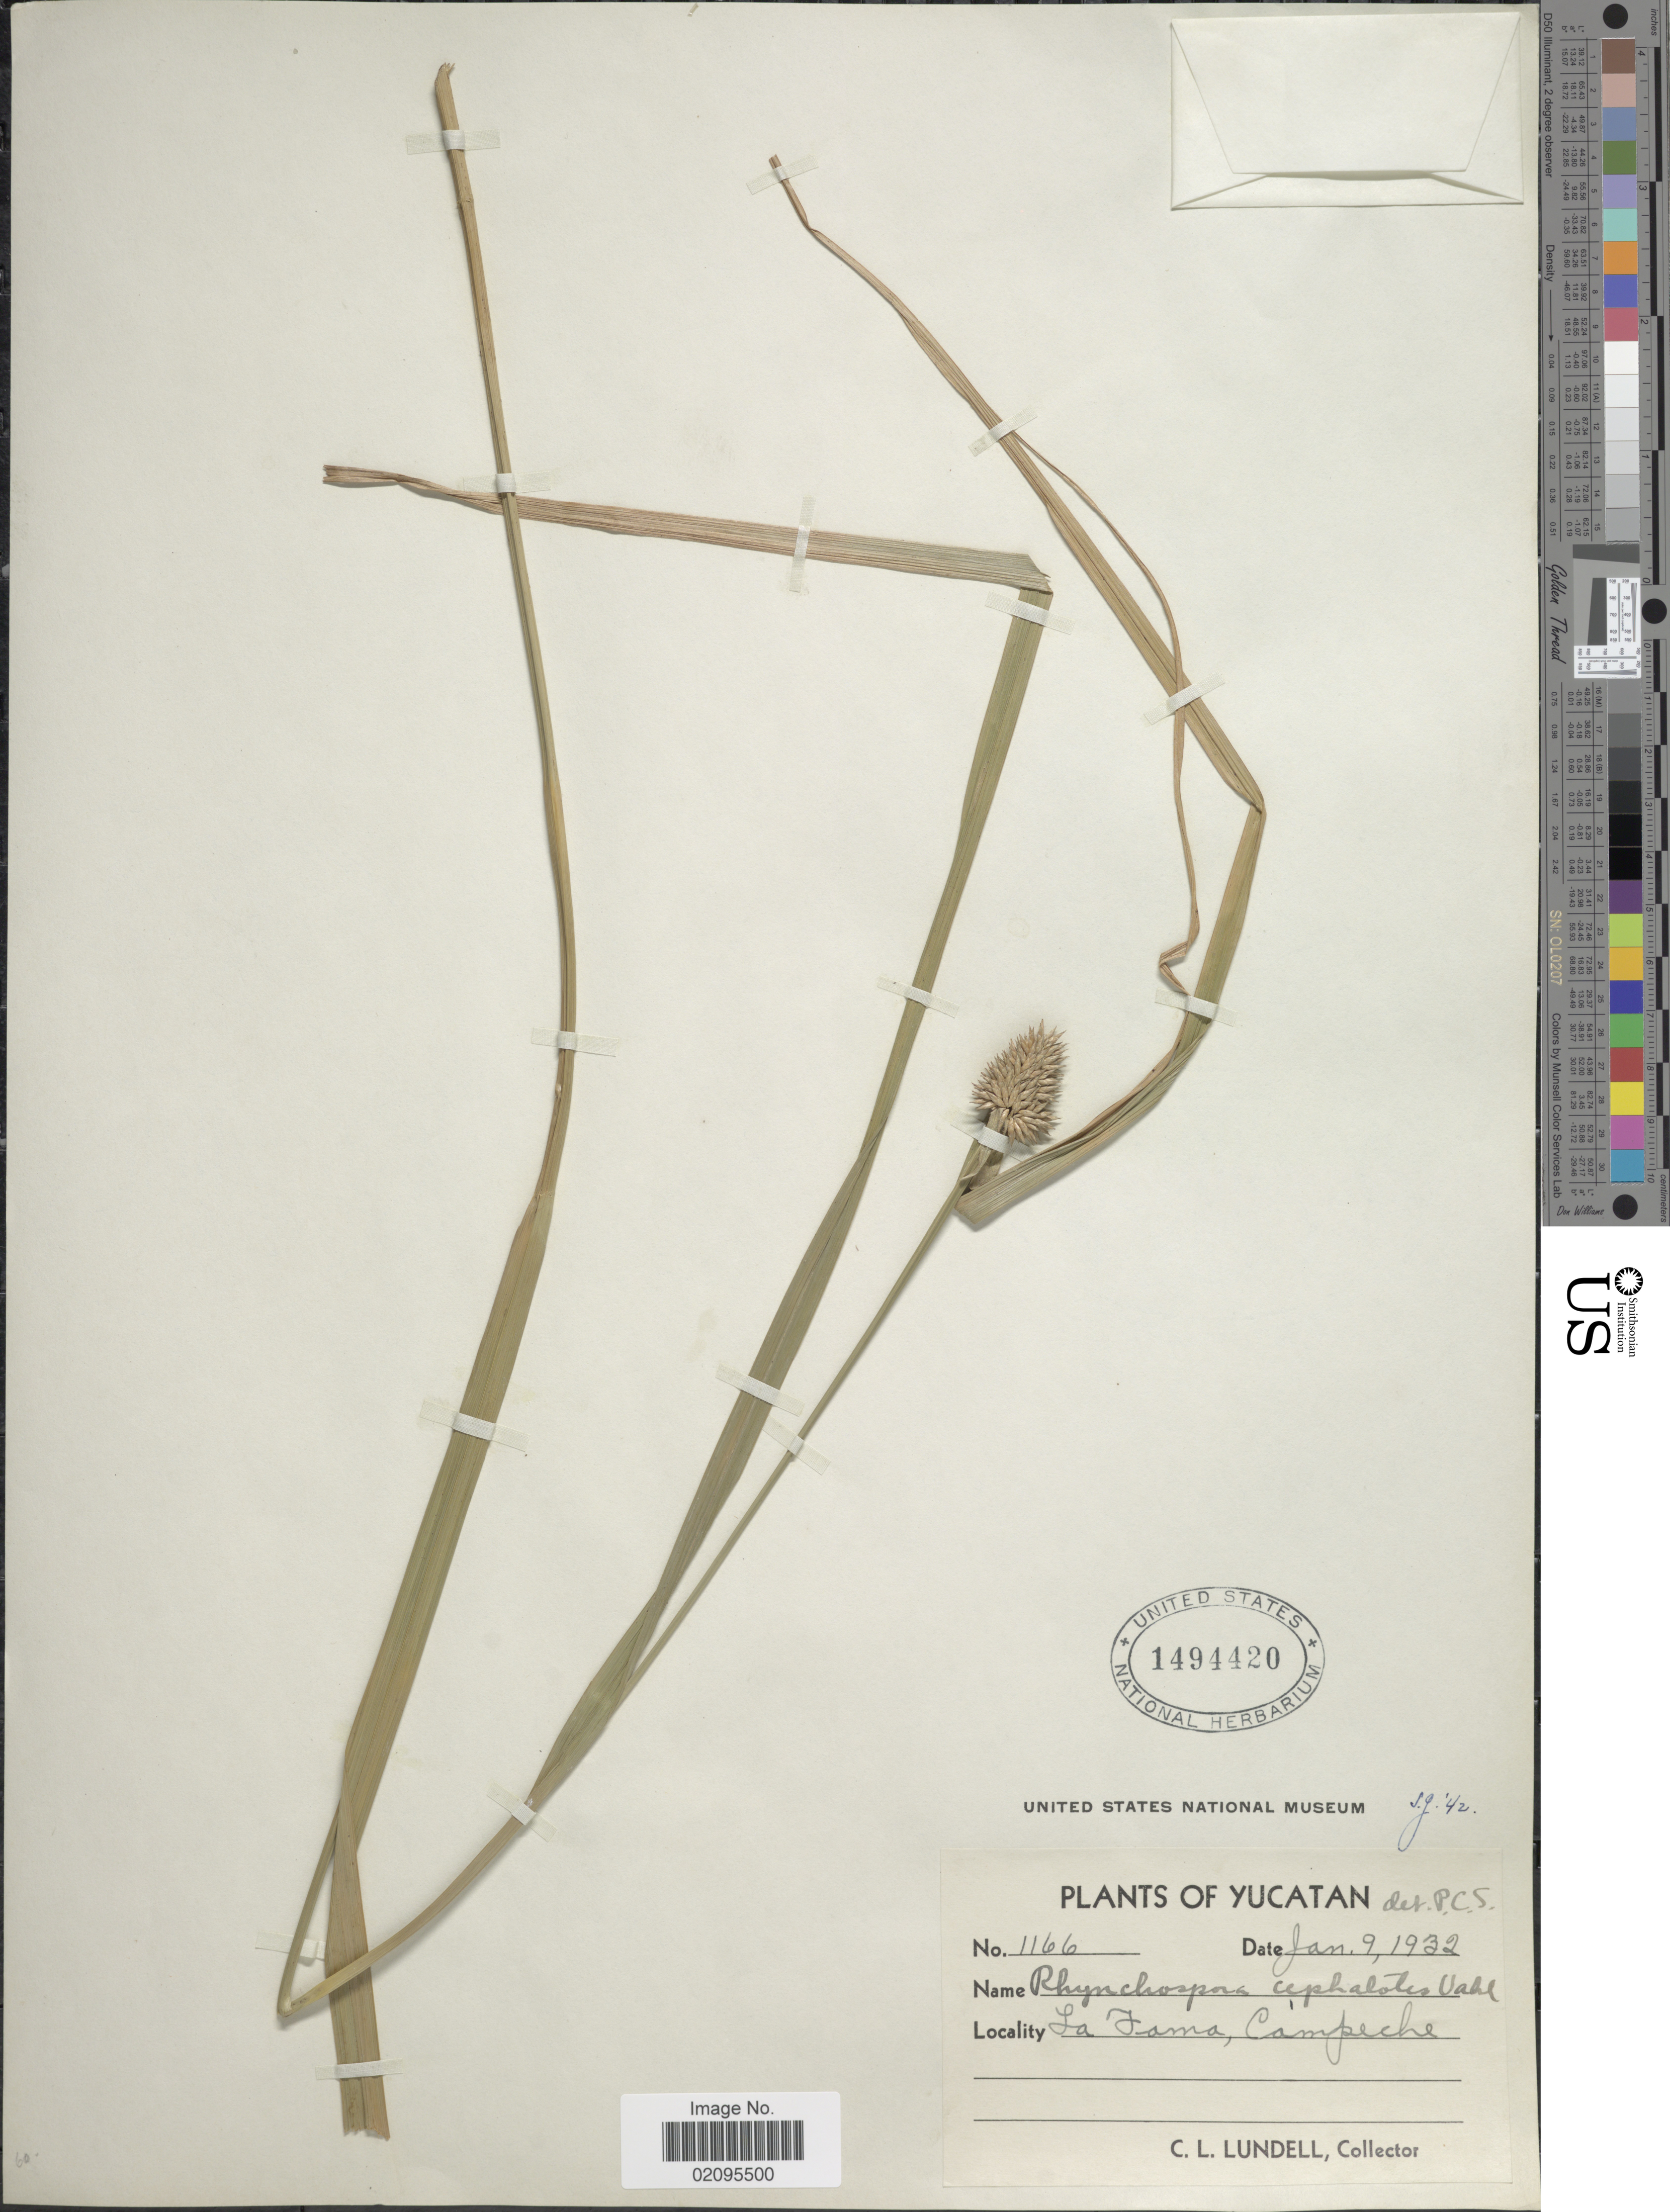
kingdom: Plantae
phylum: Tracheophyta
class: Liliopsida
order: Poales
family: Cyperaceae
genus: Rhynchospora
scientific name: Rhynchospora cephalotes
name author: (L.) Vahl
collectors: C. L. Lundell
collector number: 1166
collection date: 1932-01-09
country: Mexico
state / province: Campeche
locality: Yucatan, La Joma [interpreted].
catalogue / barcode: US 1494420